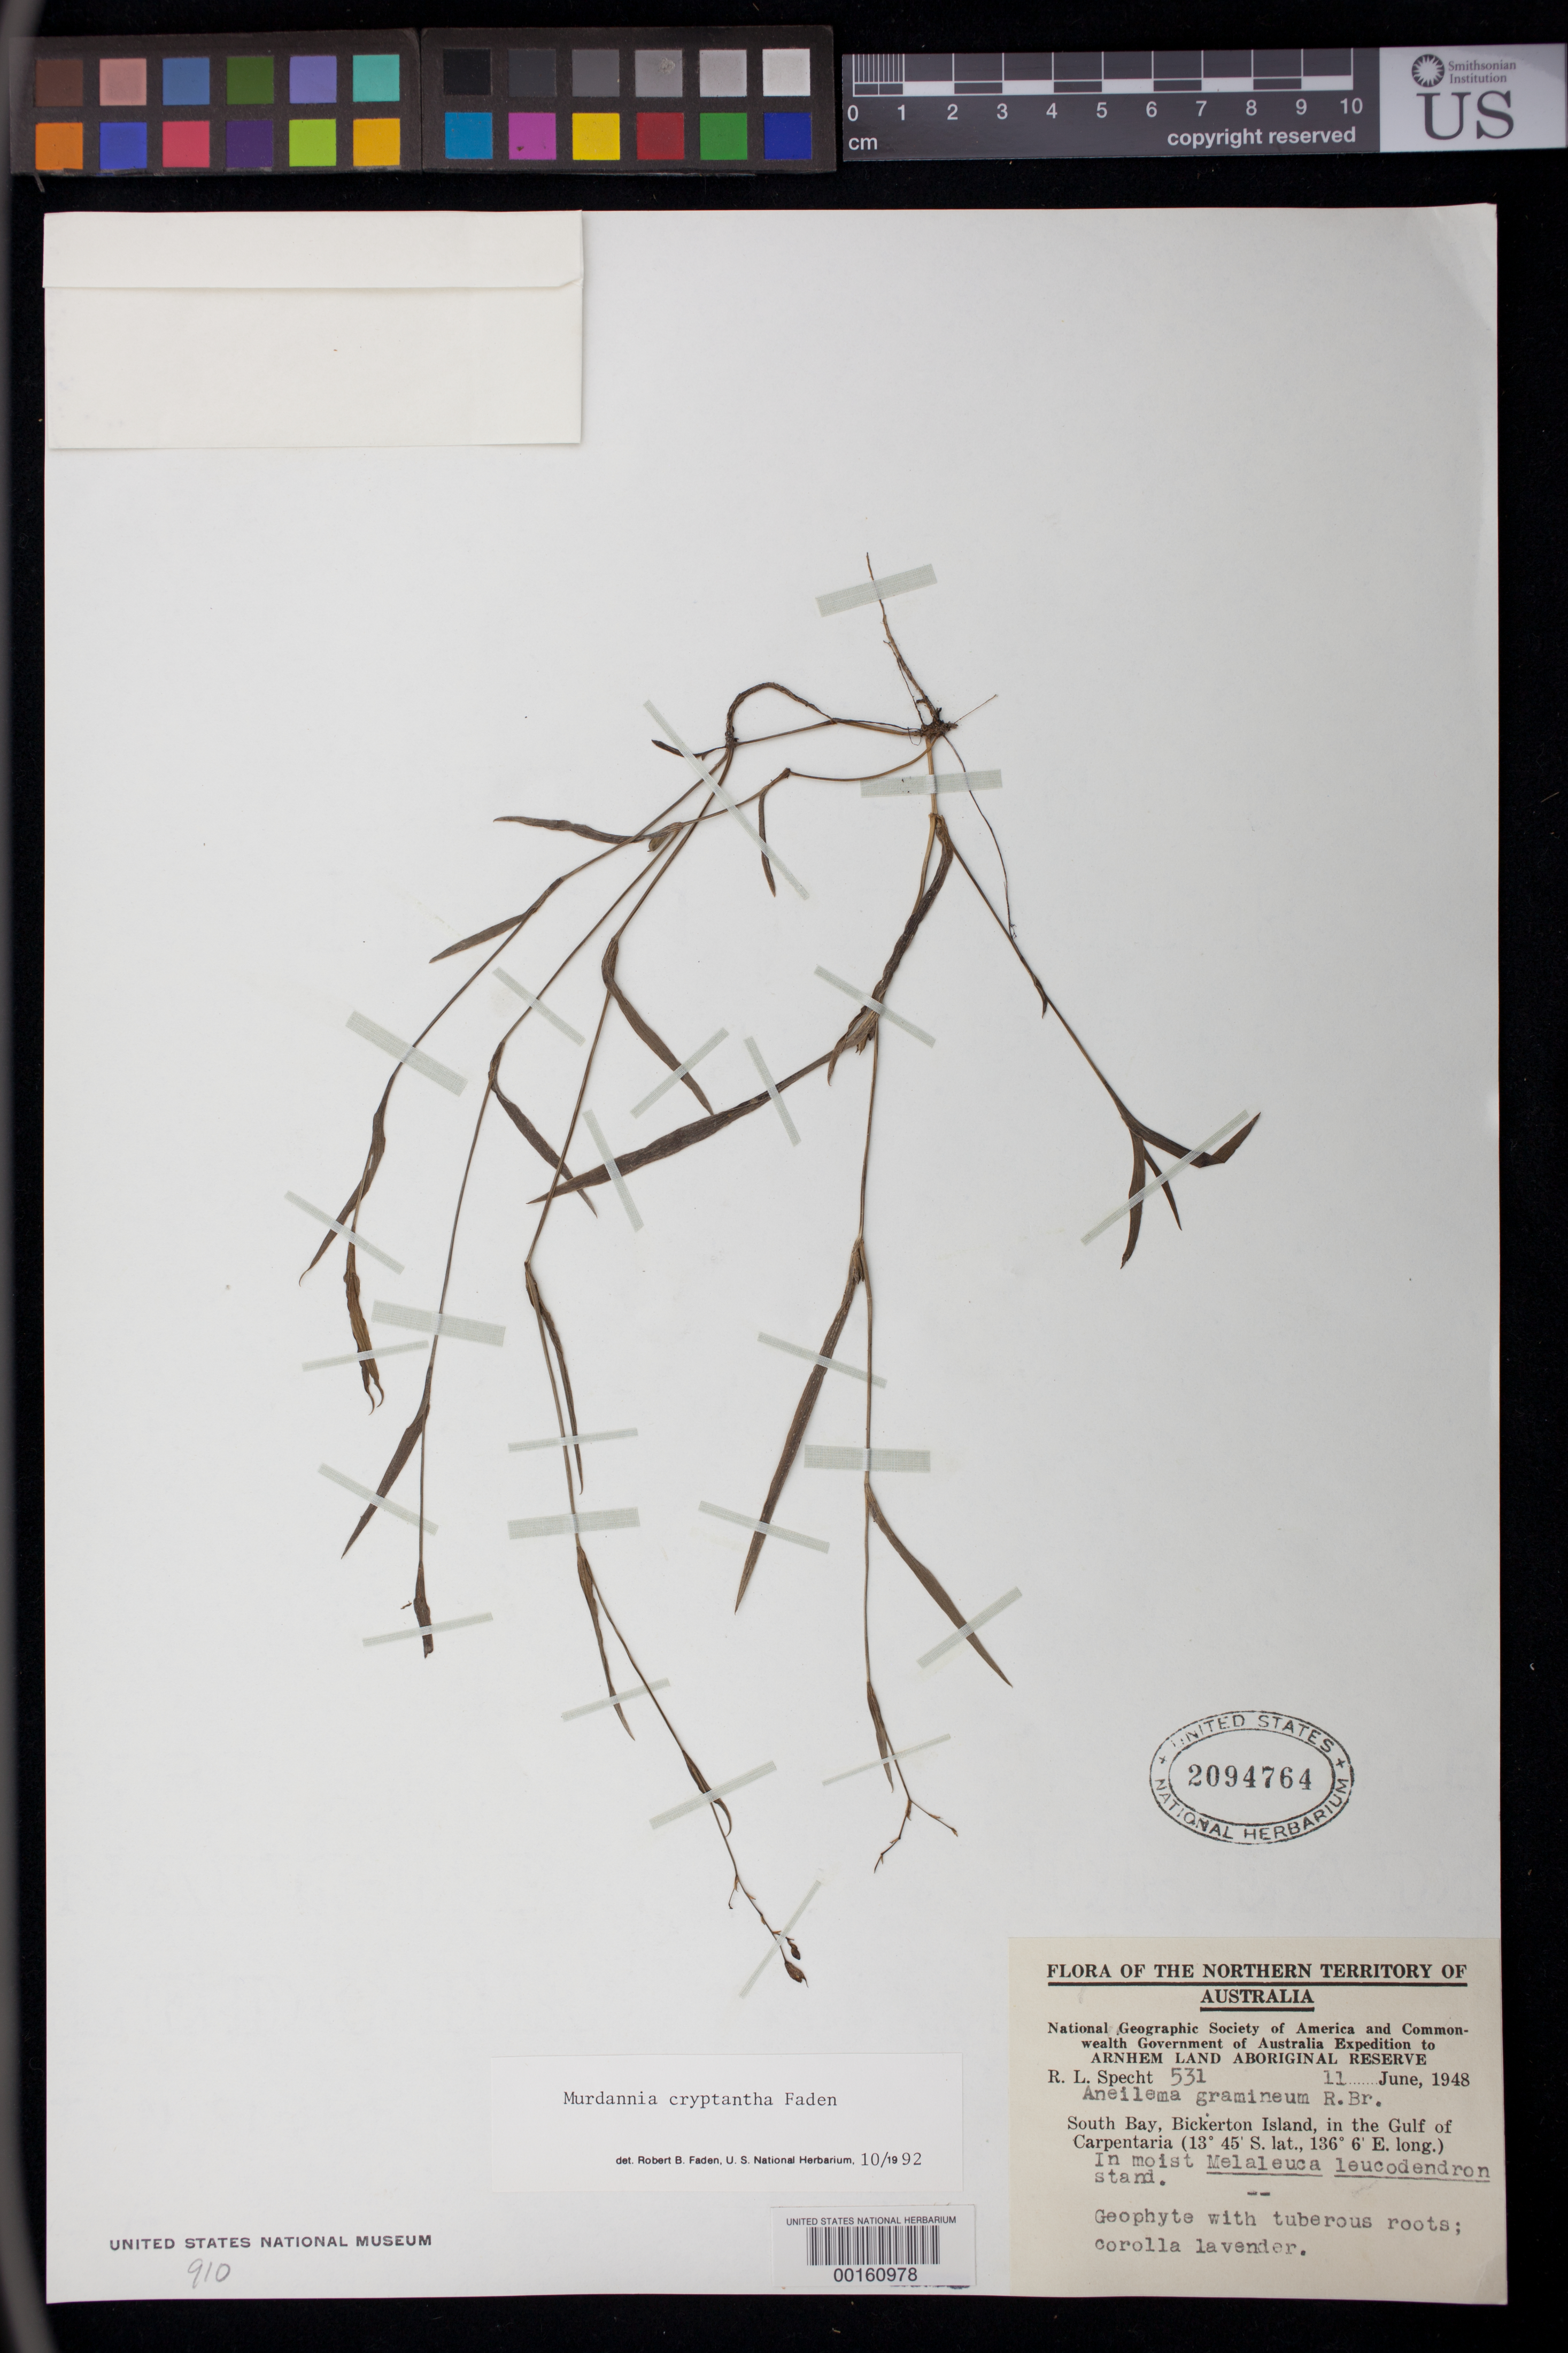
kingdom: Plantae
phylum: Tracheophyta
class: Liliopsida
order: Commelinales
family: Commelinaceae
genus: Murdannia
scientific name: Murdannia cryptantha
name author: Faden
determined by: Faden, Robert B., (US), Smithsonian Institution - National Museum of Natural History (UNITED STATES)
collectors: R. L. Specht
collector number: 531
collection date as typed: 11 Jun 1948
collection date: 1948-06-11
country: Australia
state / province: Northern Territory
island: Bickerton Island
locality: Arnhem land aboriginal reserve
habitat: In moist Melaleuca leucodendron soil.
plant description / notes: Geophyte with tuberous roots; corolla lavender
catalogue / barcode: US 2094764